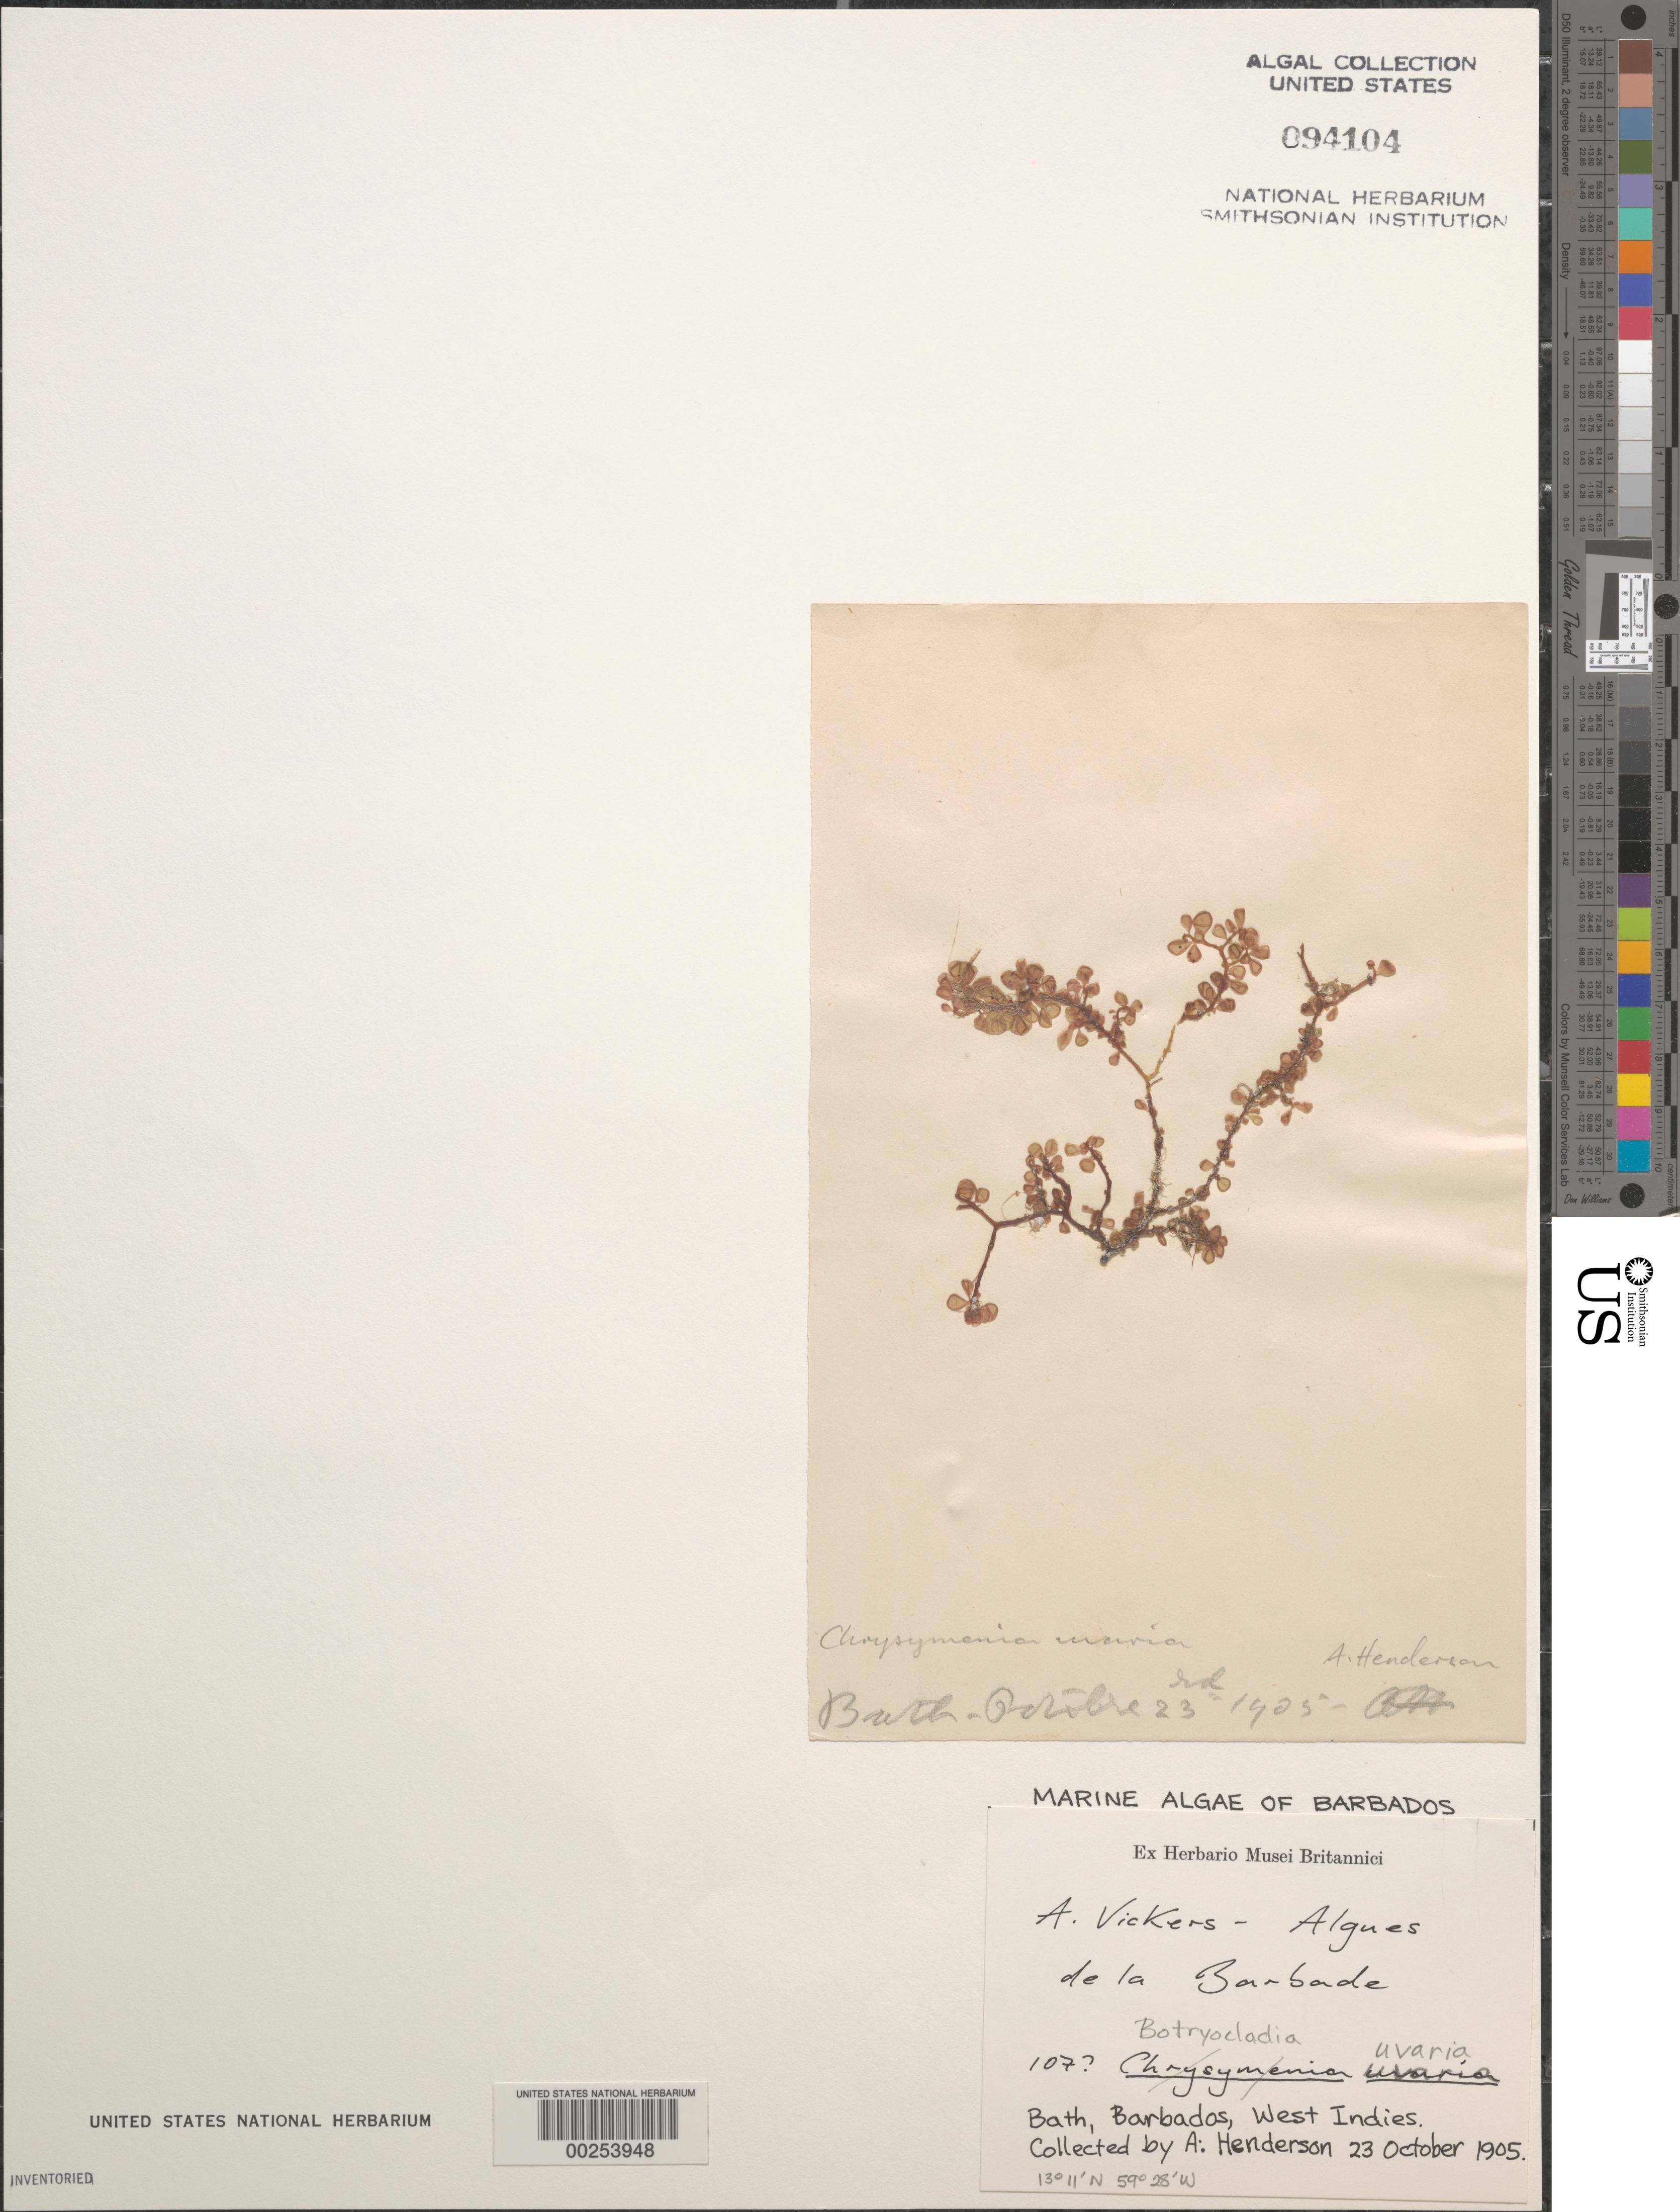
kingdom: Plantae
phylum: Rhodophyta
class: Florideophyceae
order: Rhodymeniales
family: Rhodymeniaceae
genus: Botryocladia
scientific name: Botryocladia botryoides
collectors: A. Henderson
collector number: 107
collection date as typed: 23 Oct 1905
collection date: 1905-10-23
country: Barbados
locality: Bath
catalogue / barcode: US 94104